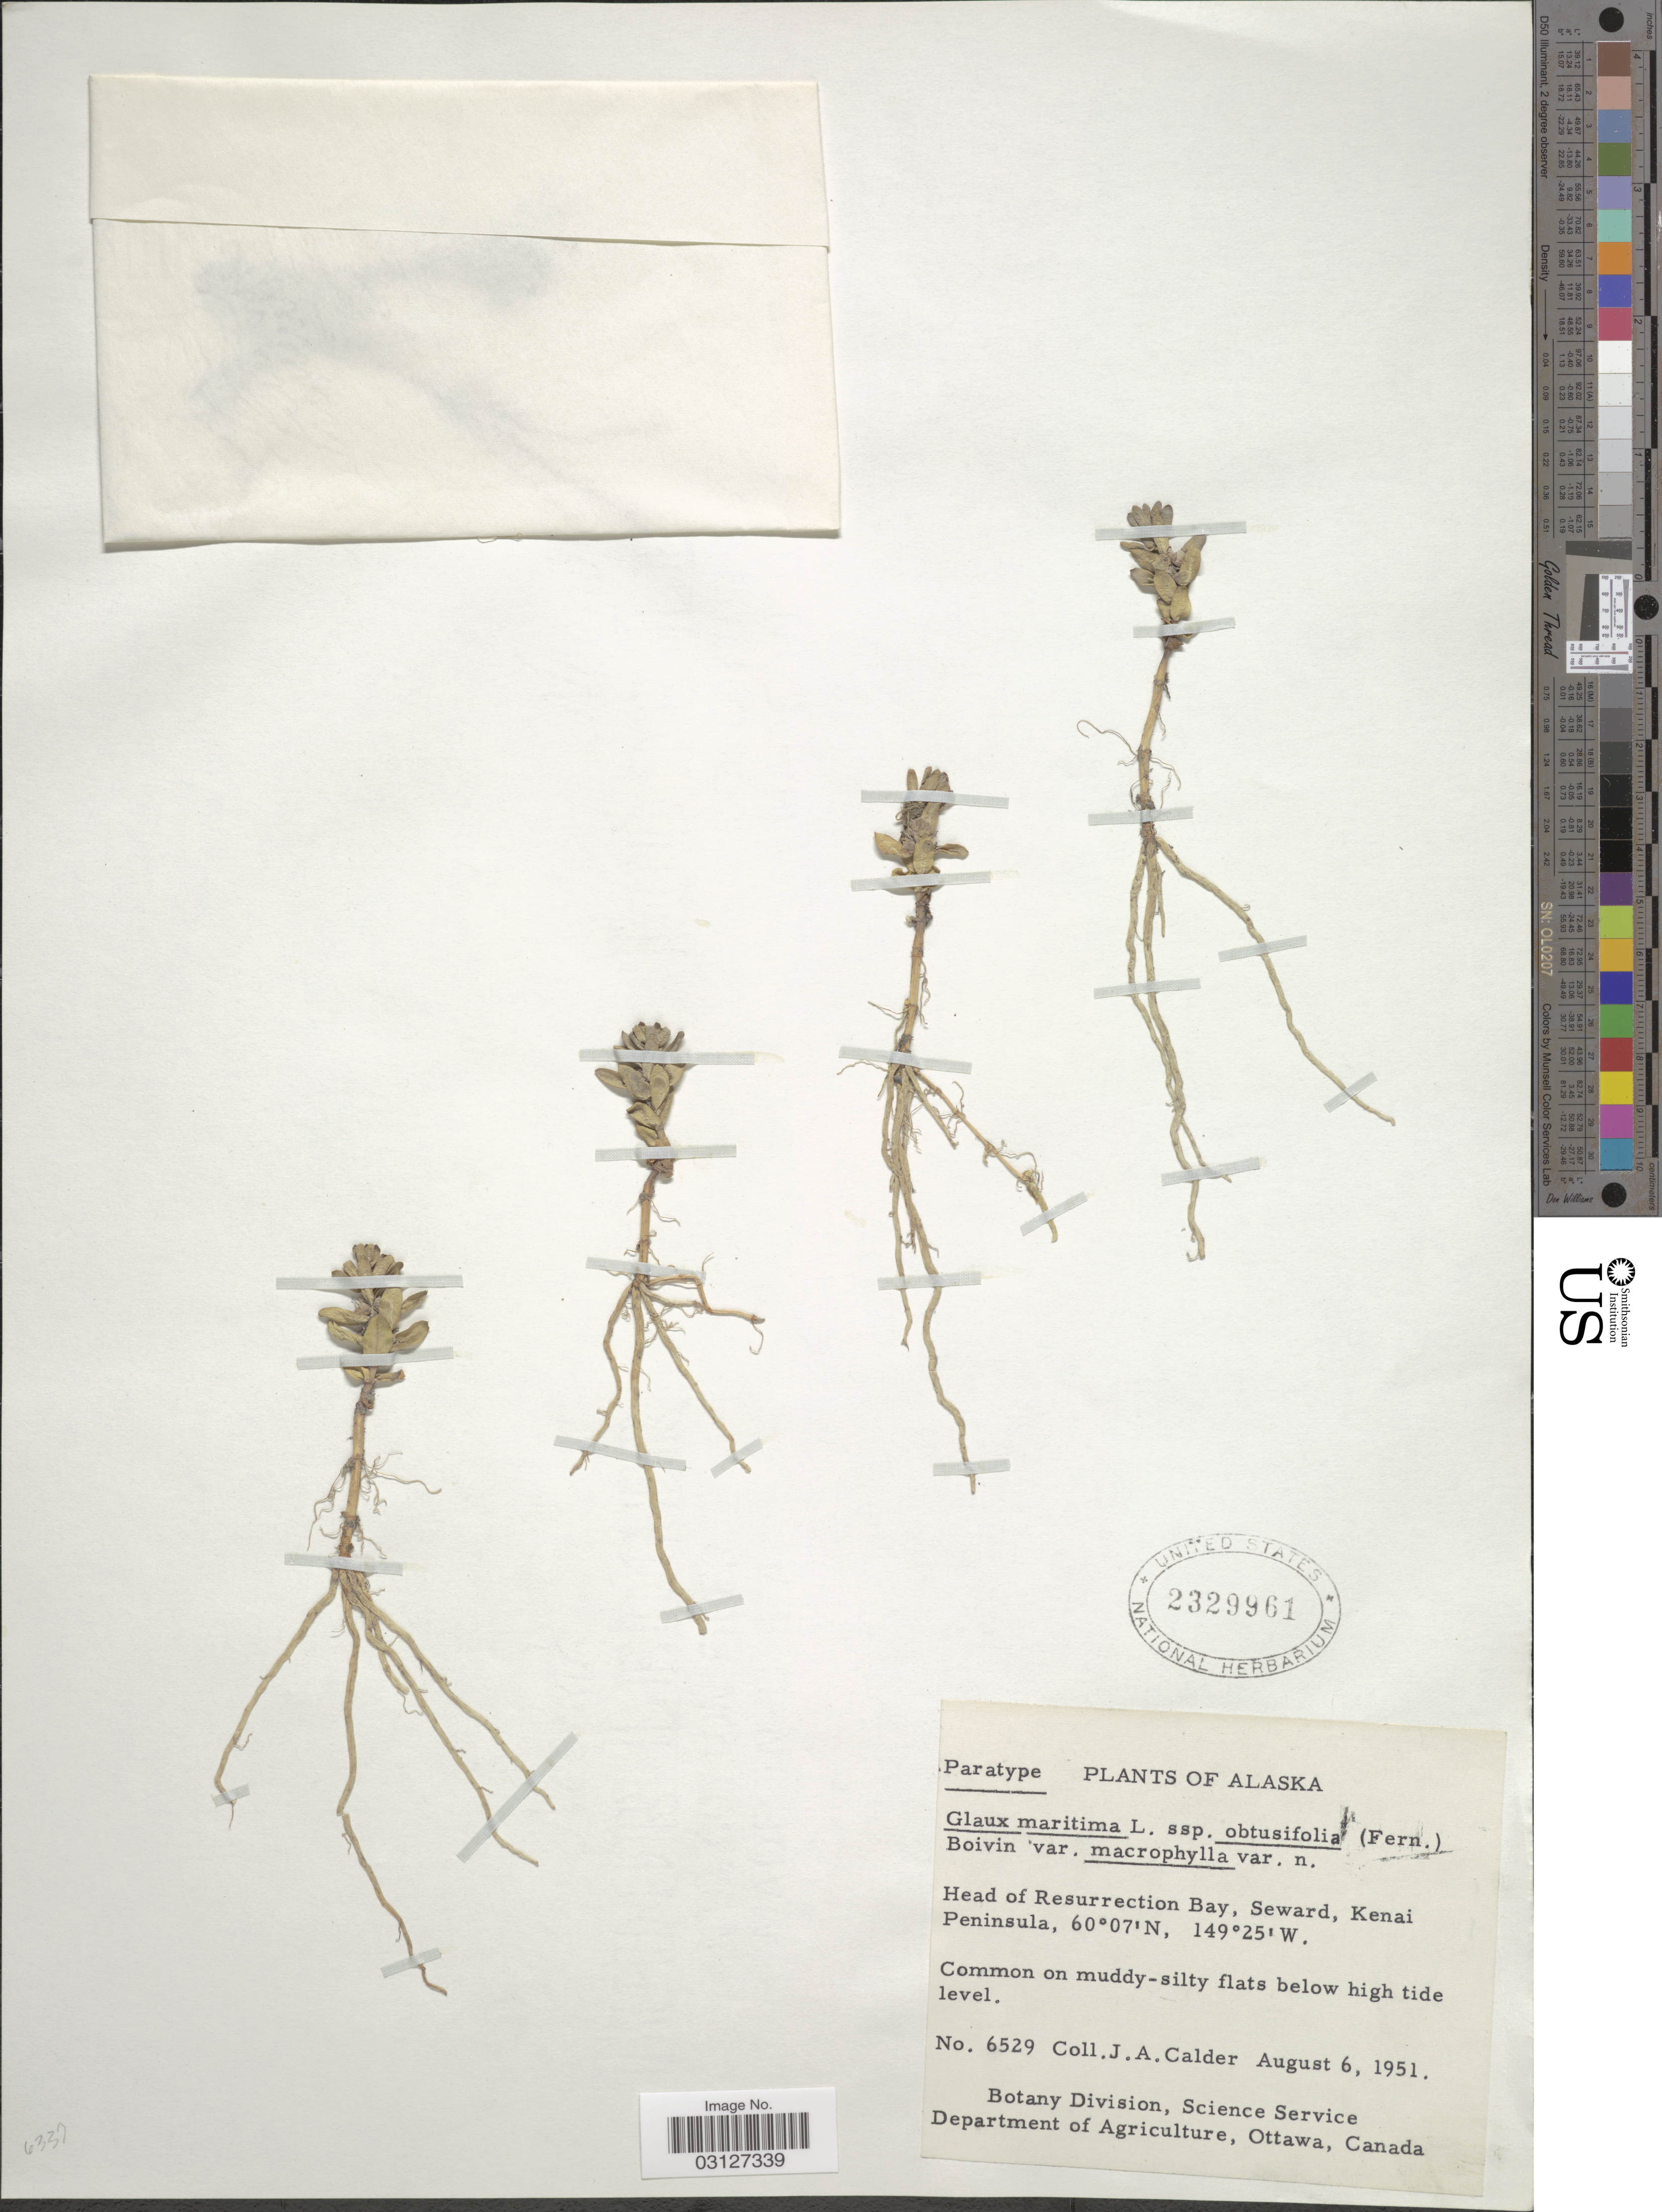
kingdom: Plantae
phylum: Tracheophyta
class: Magnoliopsida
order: Ericales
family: Primulaceae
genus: Glaux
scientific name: Glaux maritima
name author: L.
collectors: J. A. Calder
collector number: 6529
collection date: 1951-08-06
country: United States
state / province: Alaska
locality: Head of Resurrection Bay, Seward, Kenai Peninsula.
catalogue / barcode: US 2329961